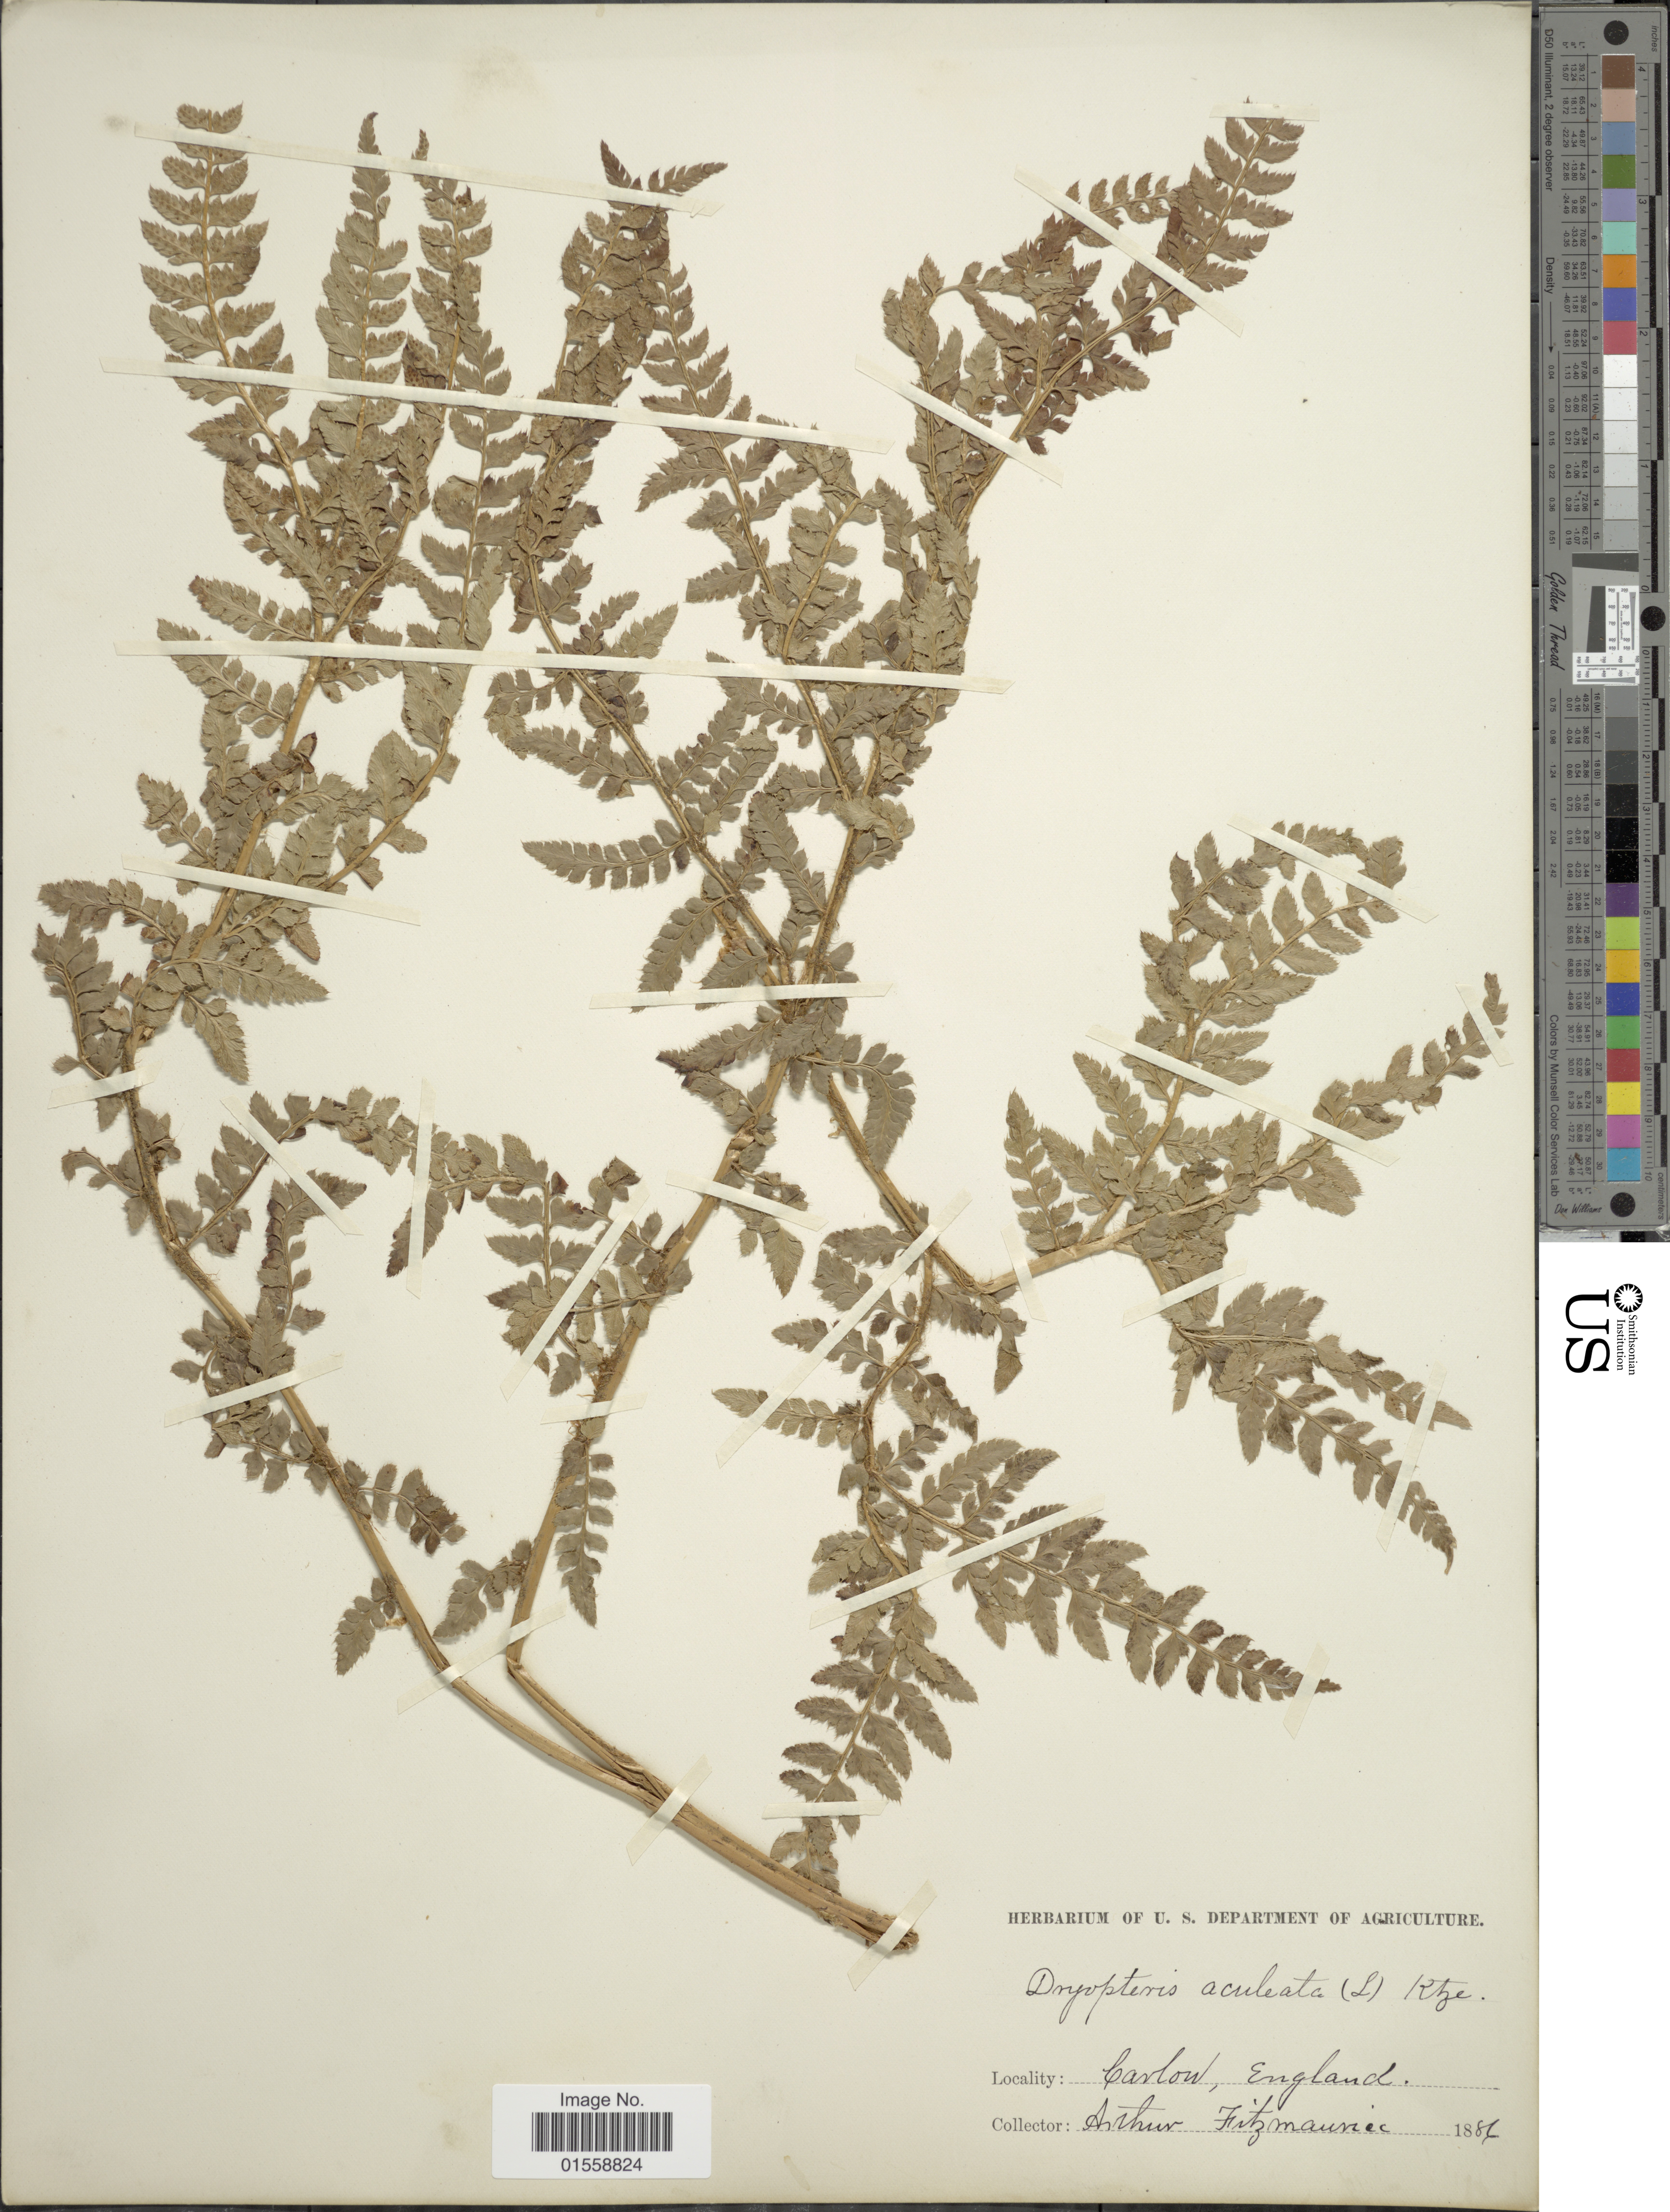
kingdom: Plantae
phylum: Tracheophyta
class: Polypodiopsida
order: Polypodiales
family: Dryopteridaceae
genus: Polystichum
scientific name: Polystichum setiferum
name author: (Forssk.) Moore ex Woynar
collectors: A. Fitzmaunec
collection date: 1886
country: United Kingdom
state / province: Northern Ireland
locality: Carlow, England (Republic of Ireland)